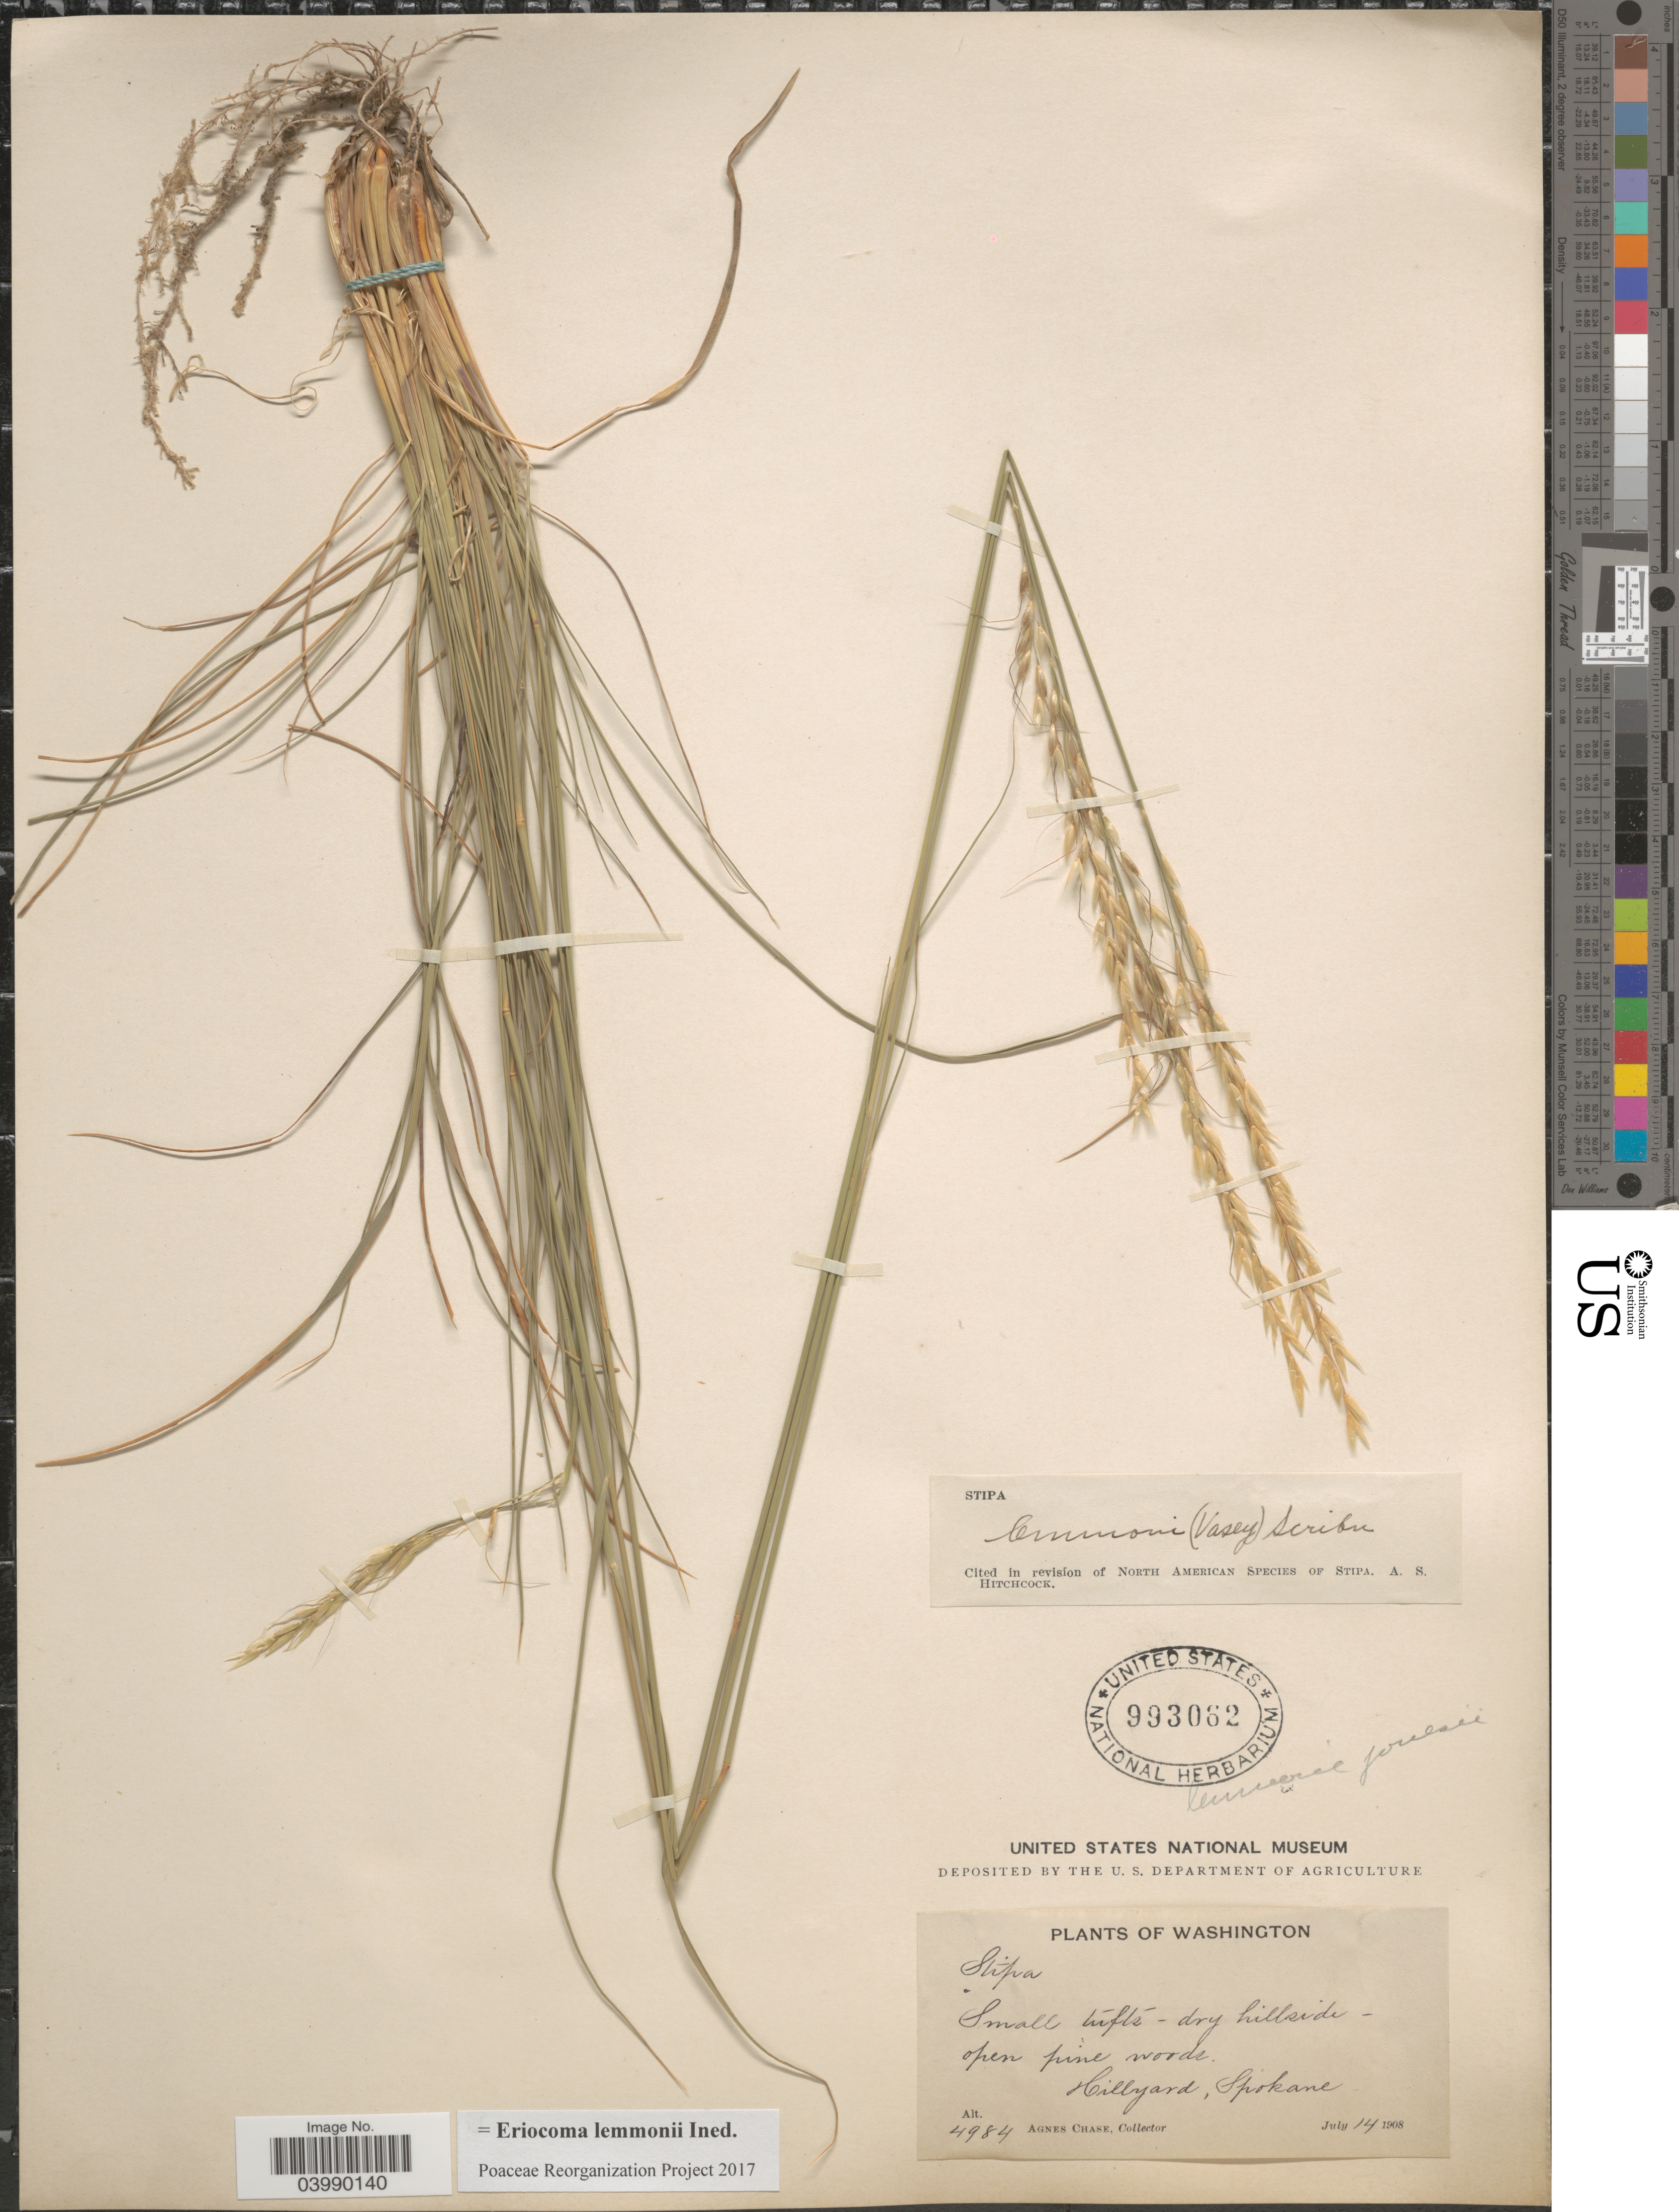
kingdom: Plantae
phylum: Tracheophyta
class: Liliopsida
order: Poales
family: Poaceae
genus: Eriocoma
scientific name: Eriocoma lemmonii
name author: (Vasey) Romasch.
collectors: A. Chase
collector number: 4984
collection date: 1908-07-14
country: United States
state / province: Washington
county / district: Spokane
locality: Hillyard, Spokane.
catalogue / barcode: US 993062